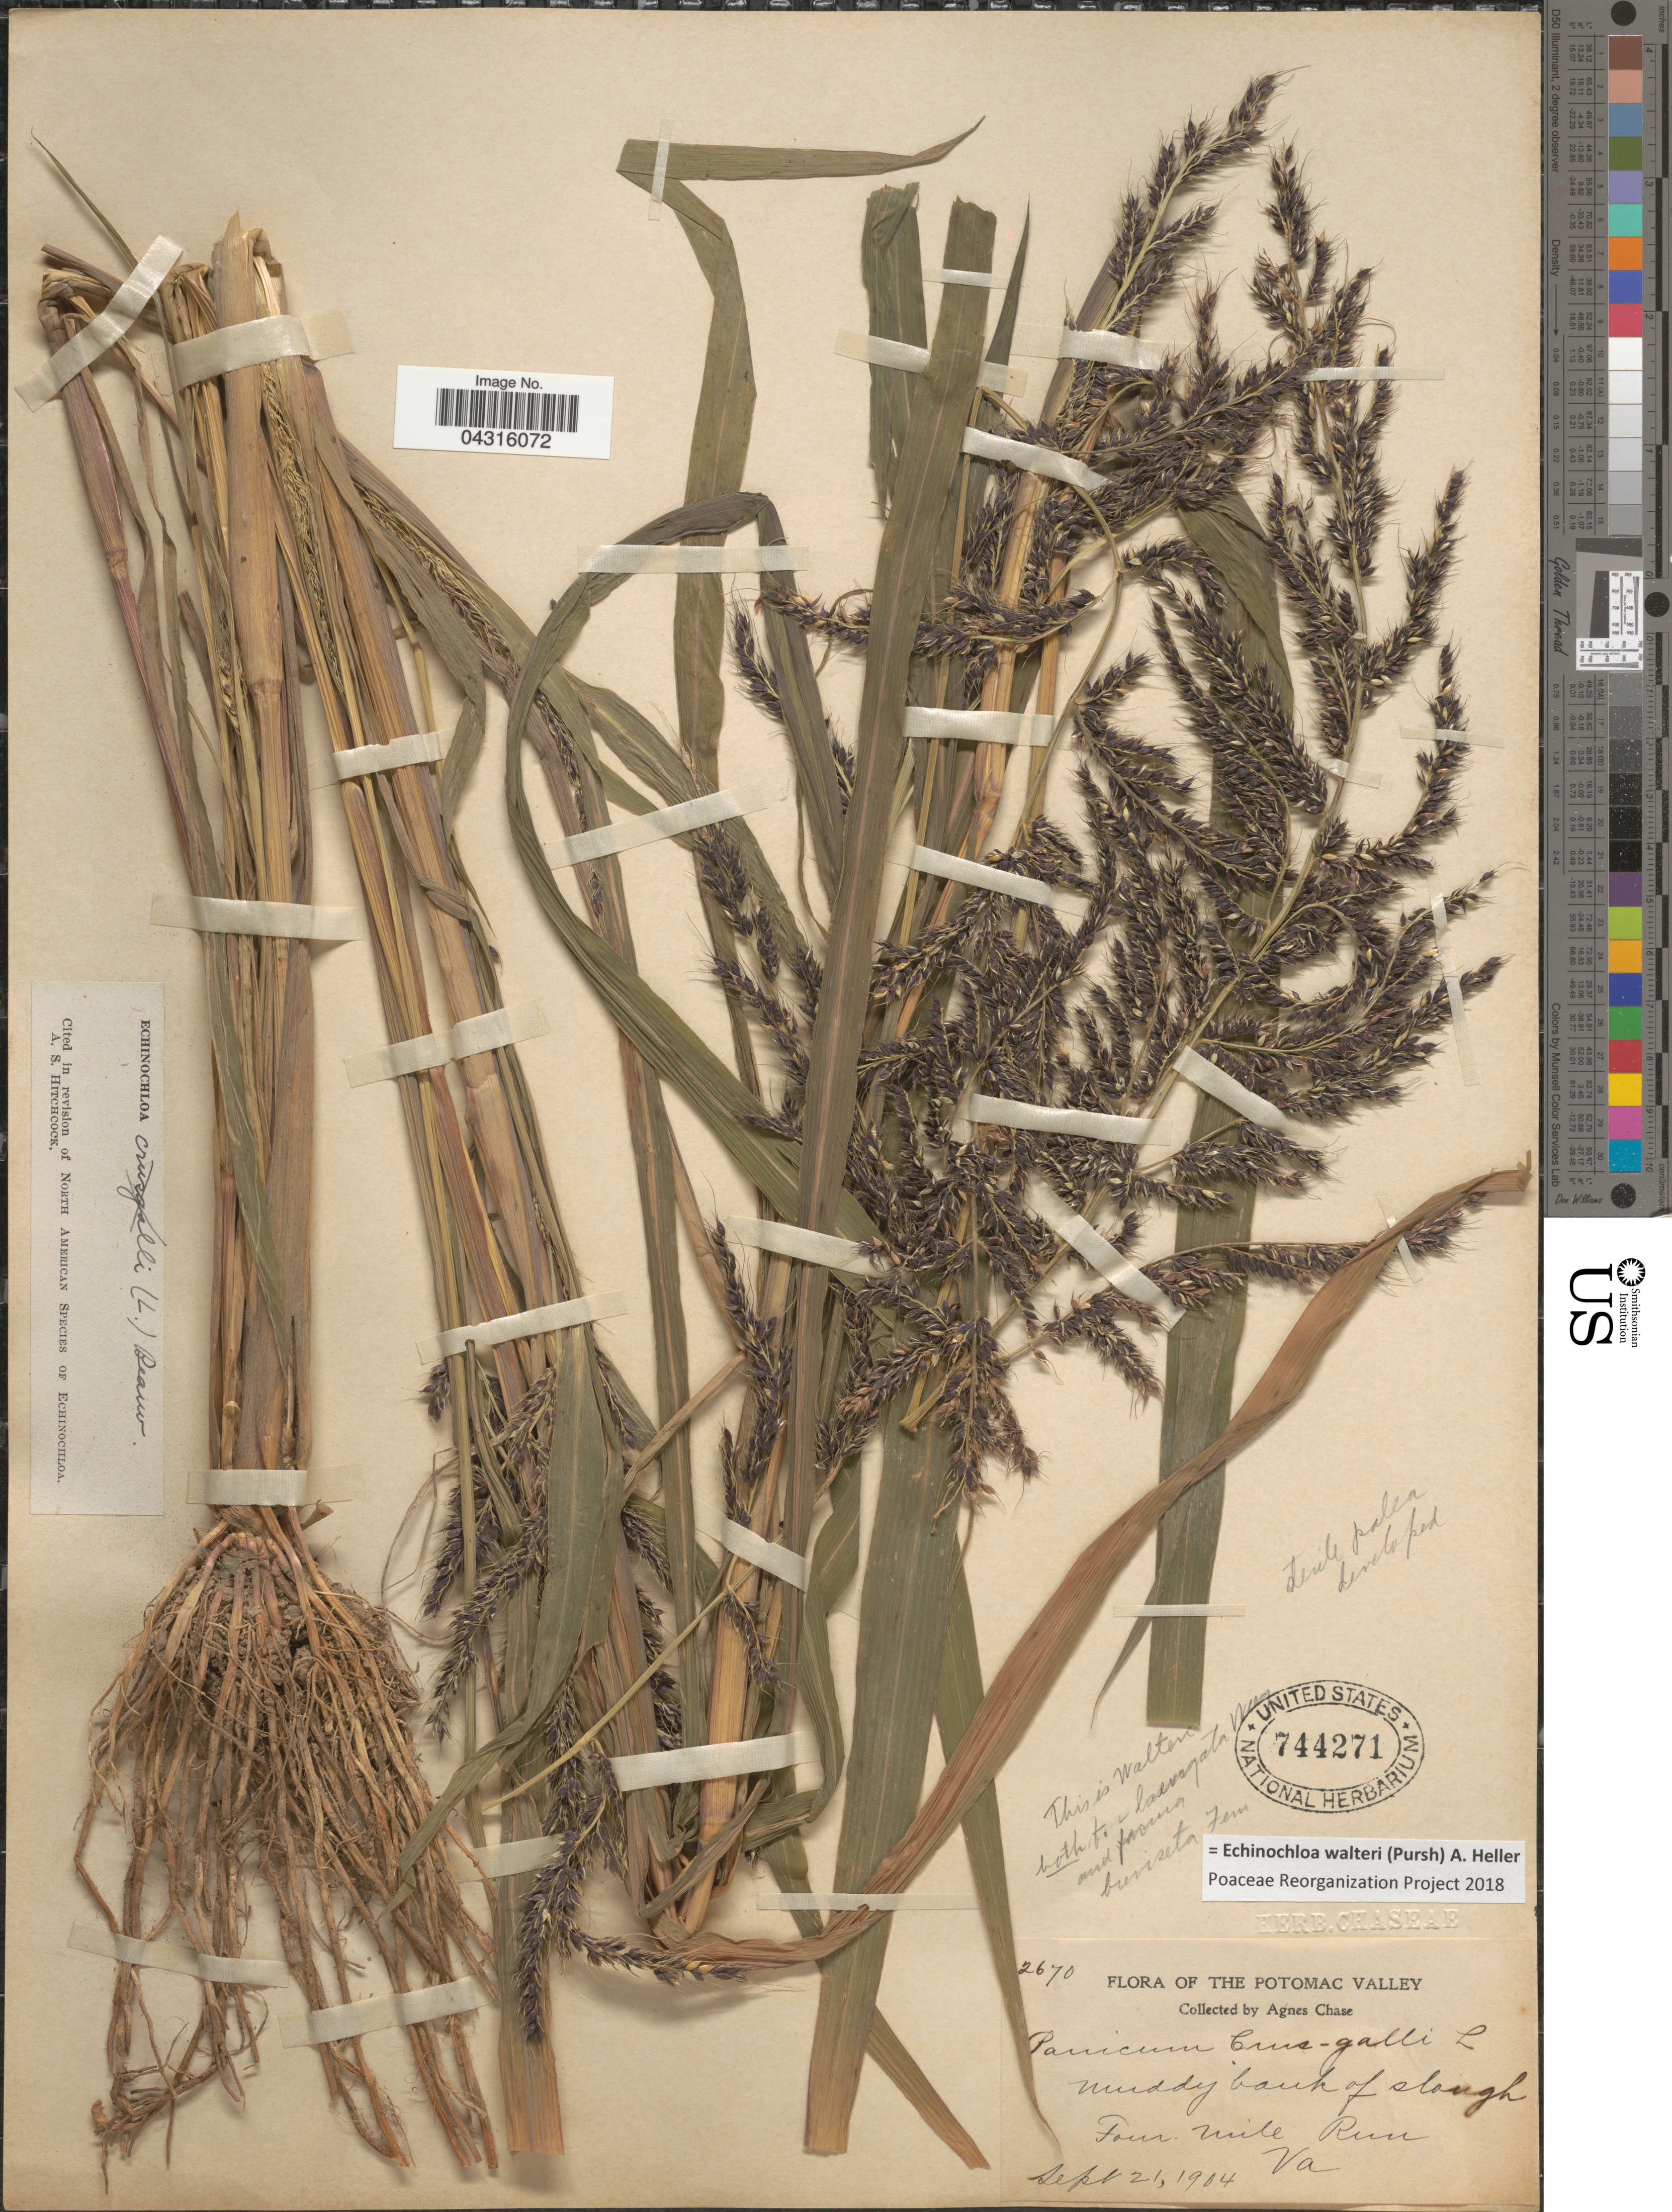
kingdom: Plantae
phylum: Tracheophyta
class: Liliopsida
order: Poales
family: Poaceae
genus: Echinochloa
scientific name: Echinochloa walteri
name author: (Pursh) A. Heller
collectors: A. Chase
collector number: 2670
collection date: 1904-09-21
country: United States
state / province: Virginia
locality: The Potomac Valley. Muddy bank of slough Four Mile Run.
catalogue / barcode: US 744271